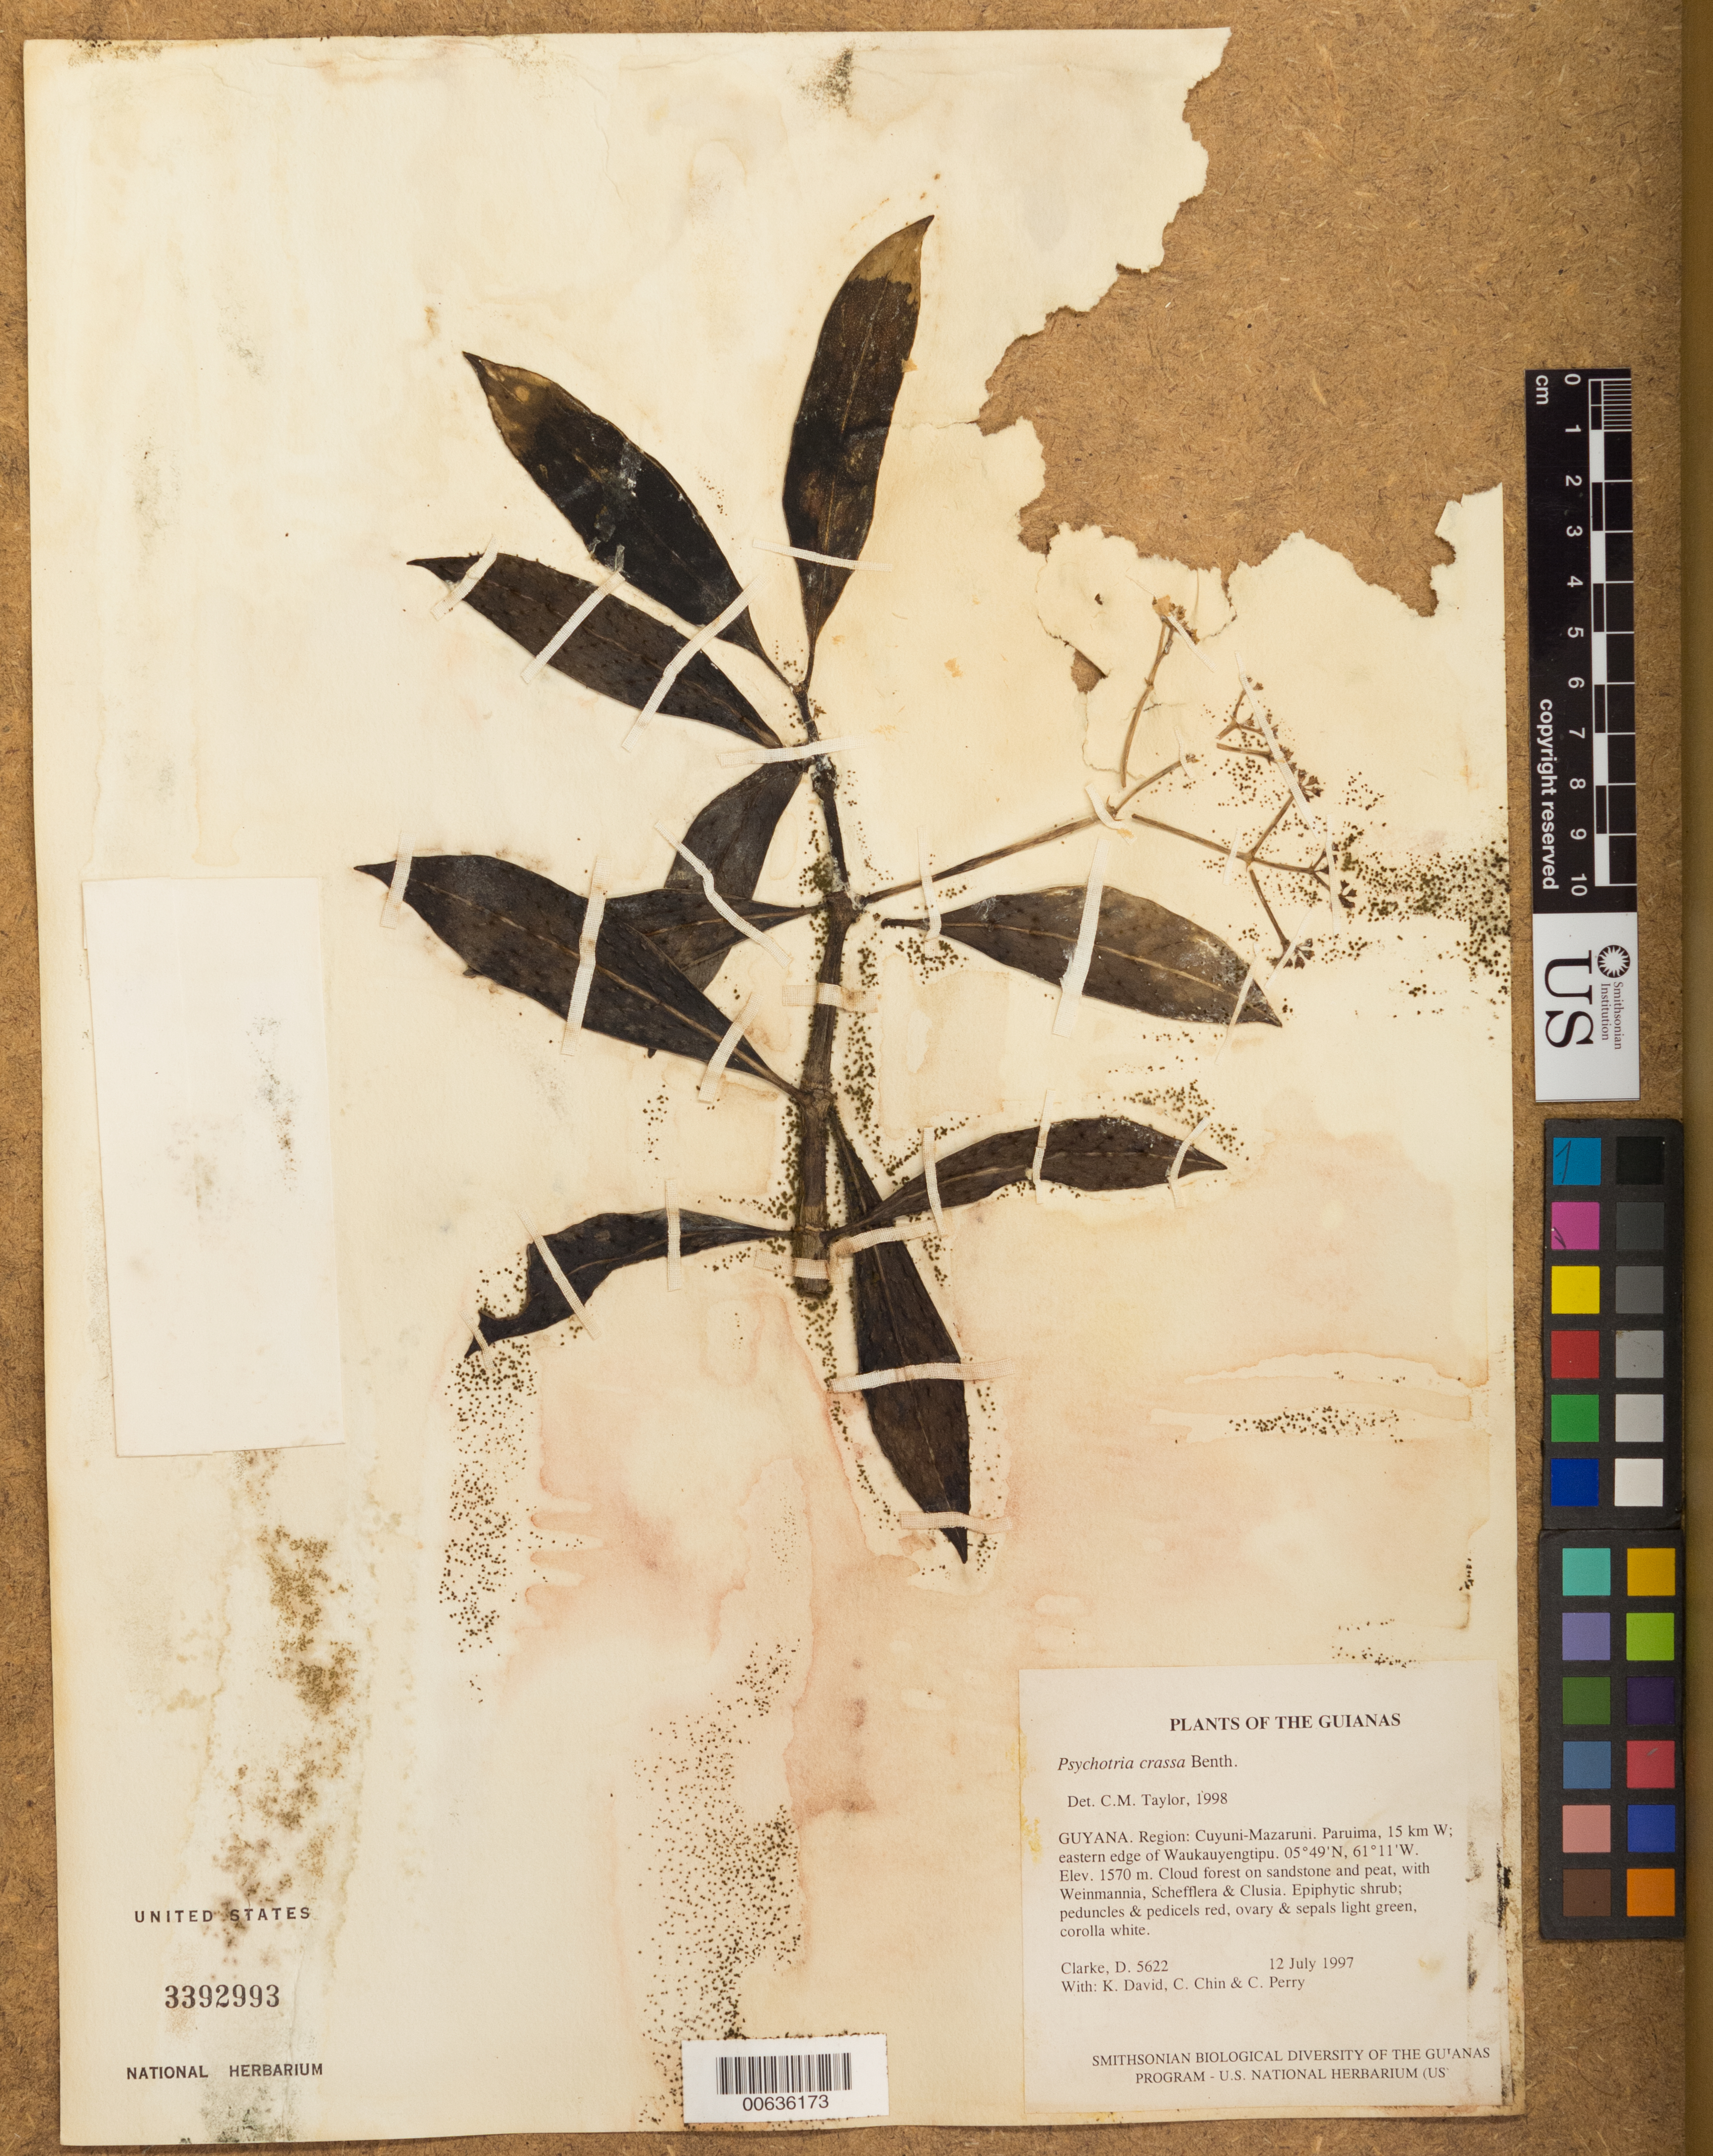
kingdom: Plantae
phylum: Tracheophyta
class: Magnoliopsida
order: Gentianales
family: Rubiaceae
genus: Psychotria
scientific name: Psychotria crassa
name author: Benth.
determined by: Taylor, Charlotte M.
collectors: H. D. Clarke, K. David, C. Chin & C. Perry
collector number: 5622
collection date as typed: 12 July 1997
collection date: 1997-07-12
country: Guyana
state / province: Cuyuni-Mazaruni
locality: Paruima, 15 km W; eastern edge of Waukauyengtipu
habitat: Cloud forest on sandstone and peat, with Weinmannia, Schefflera & Clusia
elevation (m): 1570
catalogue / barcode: US 3392993